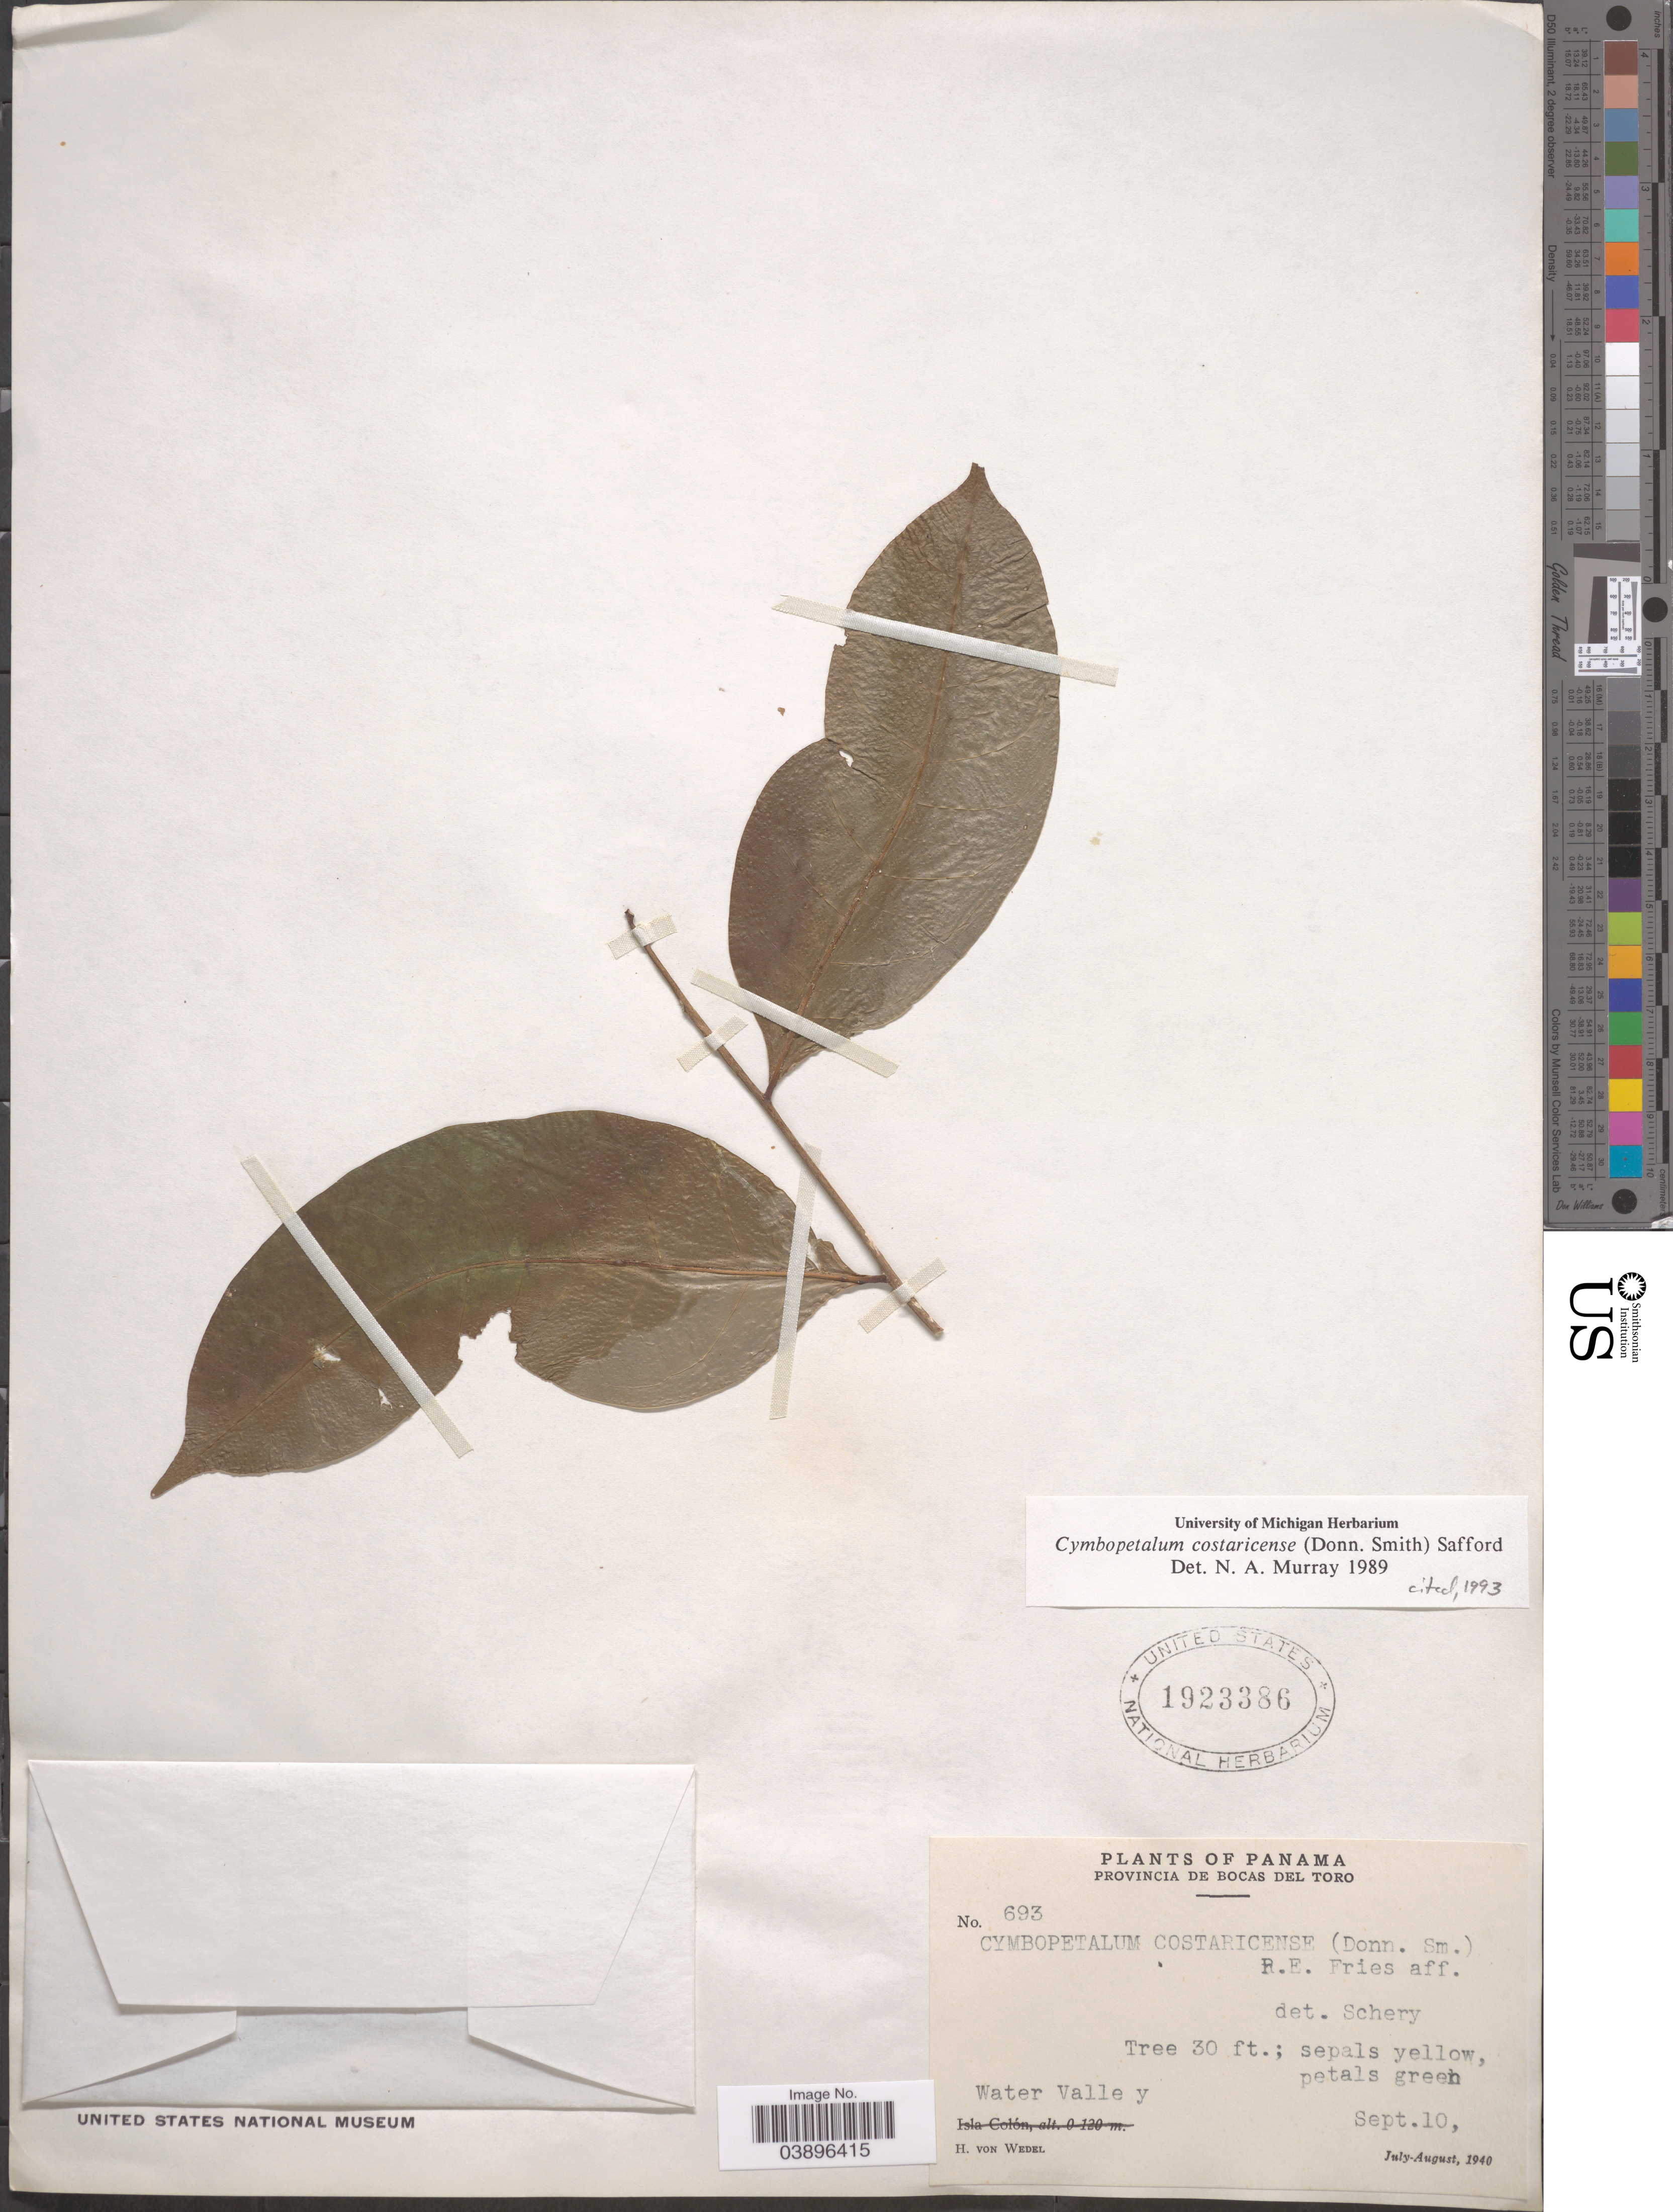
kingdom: Plantae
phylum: Tracheophyta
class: Magnoliopsida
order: Magnoliales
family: Annonaceae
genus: Cymbopetalum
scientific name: Cymbopetalum costaricense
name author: (Donn. Sm.) R.E. Fr.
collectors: H. von Wedel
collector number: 693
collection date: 1940-09-10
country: Panama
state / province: Bocas del Toro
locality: Water Valley.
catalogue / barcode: US 1923386